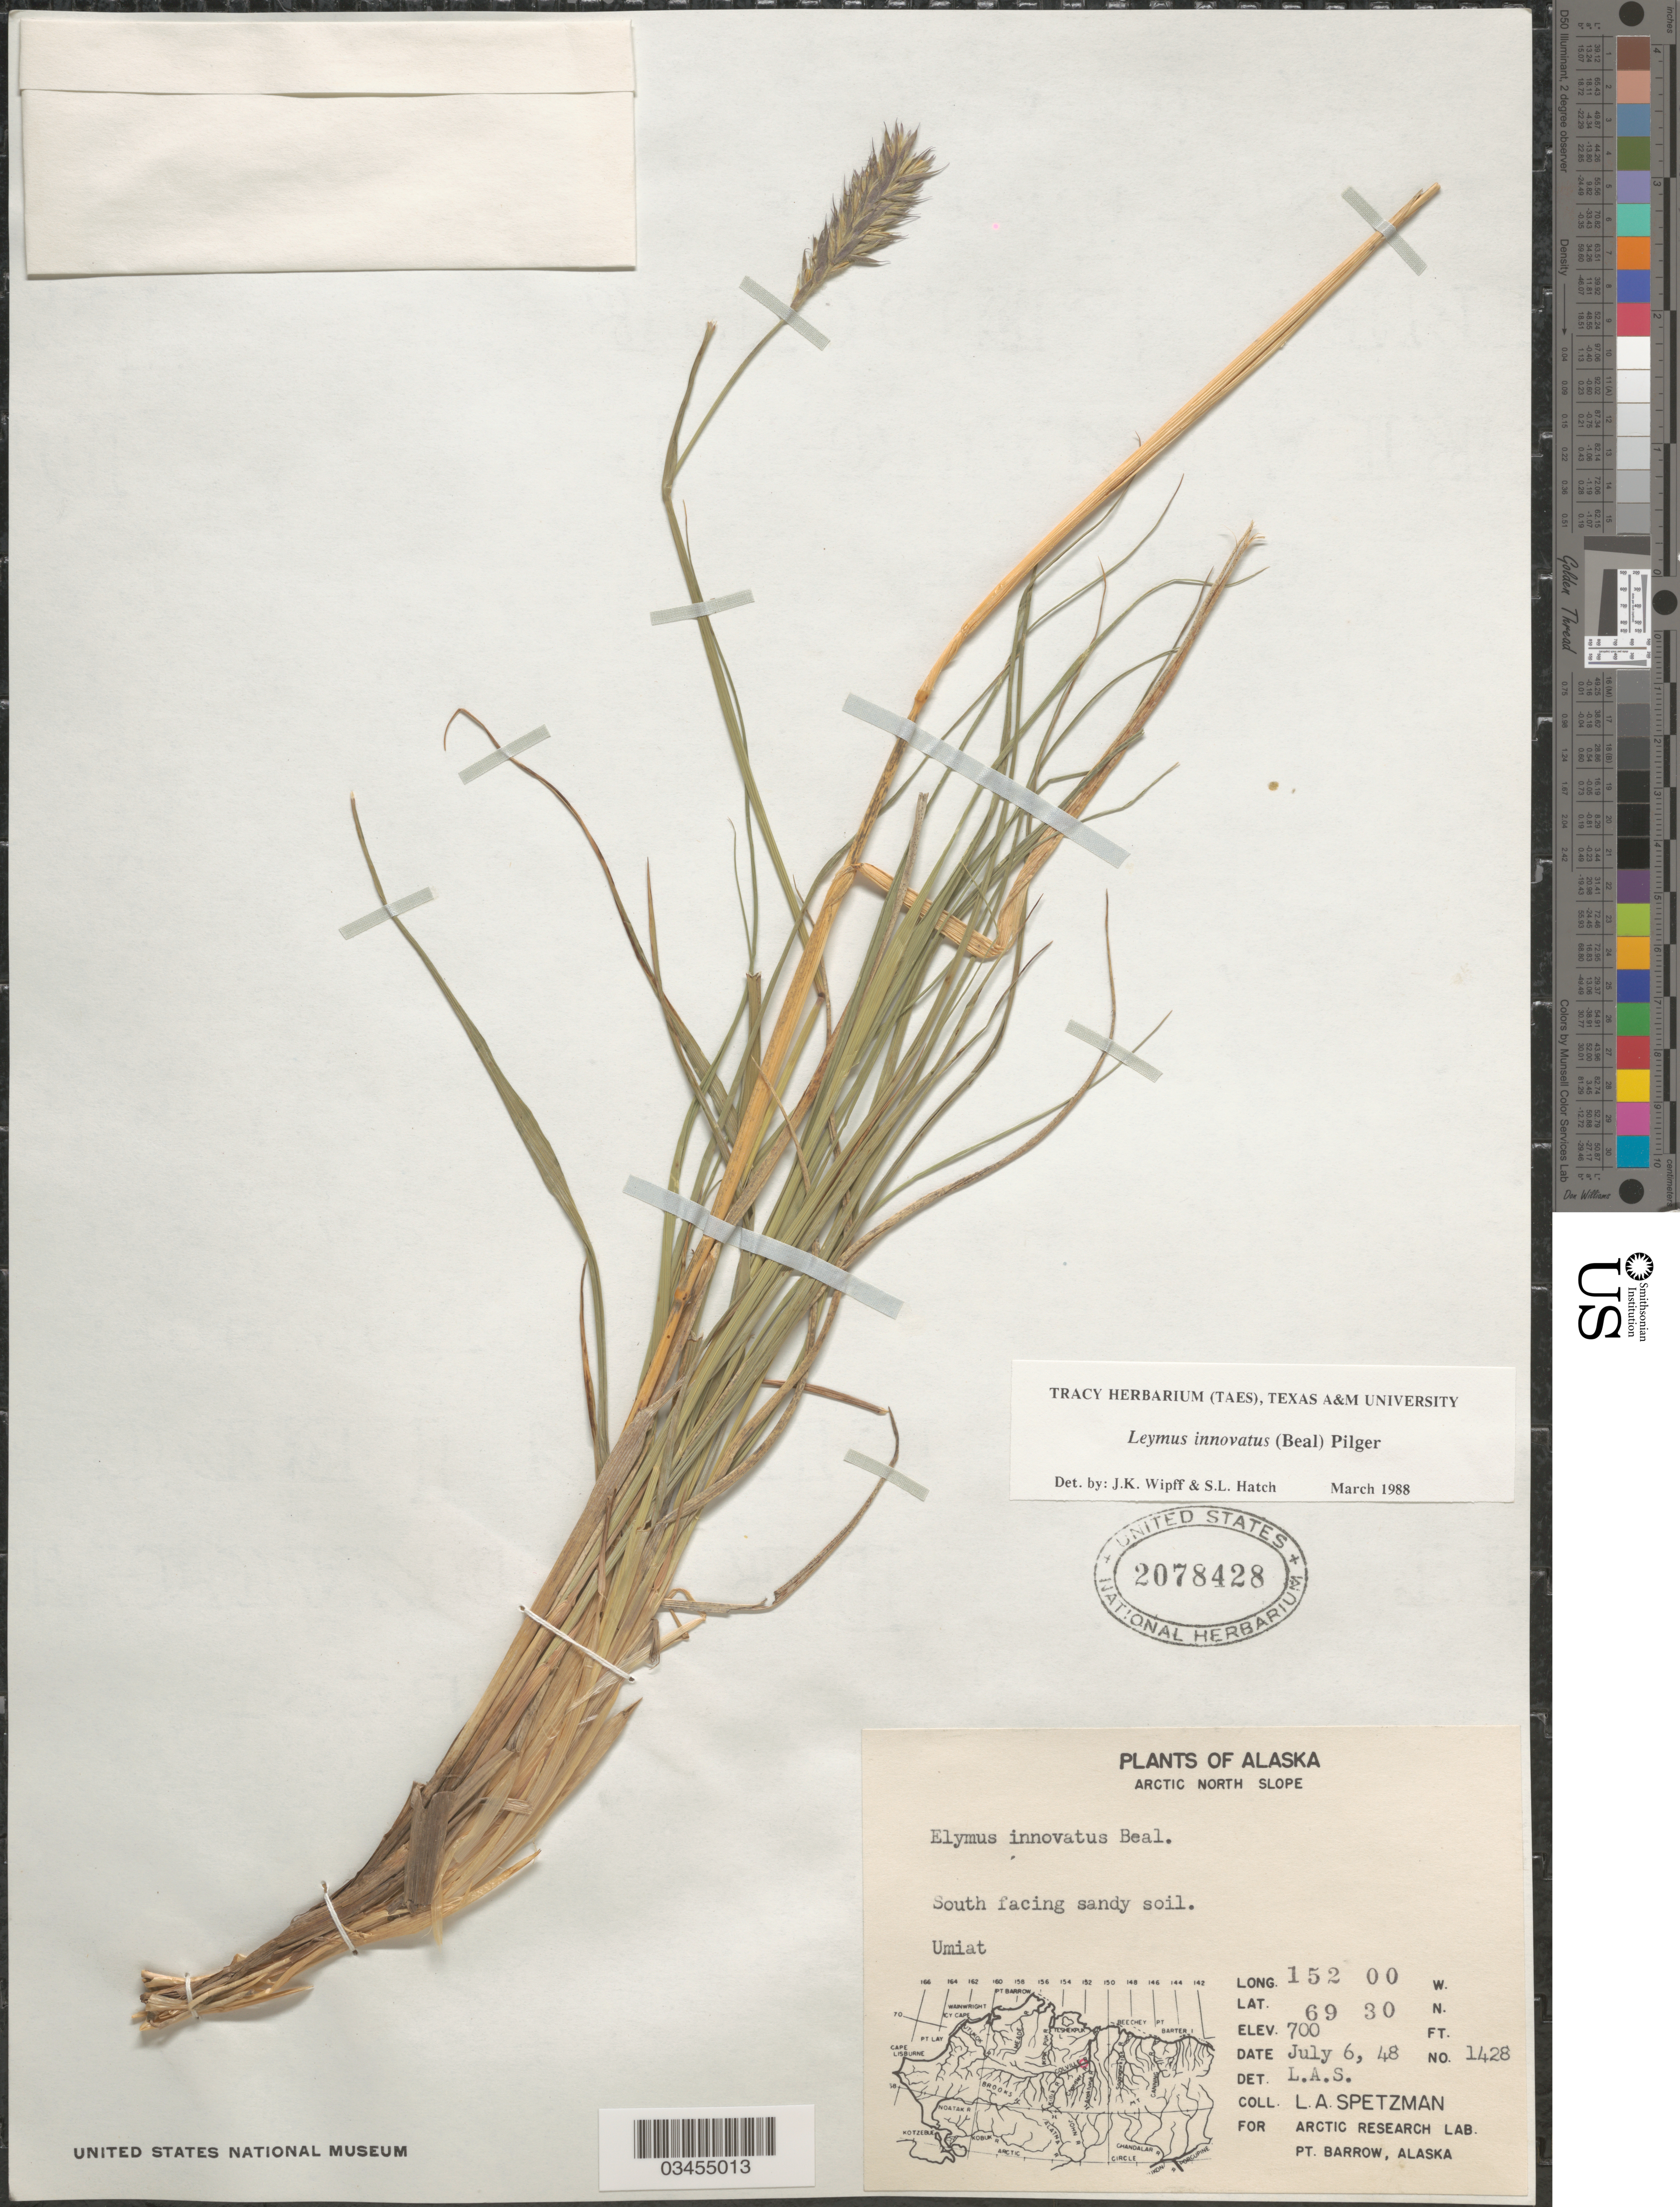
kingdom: Plantae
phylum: Tracheophyta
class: Liliopsida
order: Poales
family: Poaceae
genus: Leymus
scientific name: Leymus innovatus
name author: (W.J. Beal) Pilg.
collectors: L. Spetzman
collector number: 1428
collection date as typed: Transcribed d/m/y: 6/7/48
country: United States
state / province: Alaska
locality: Arctic North Slope. South facing sandy soil. Umiat.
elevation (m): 213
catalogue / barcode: US 2078428